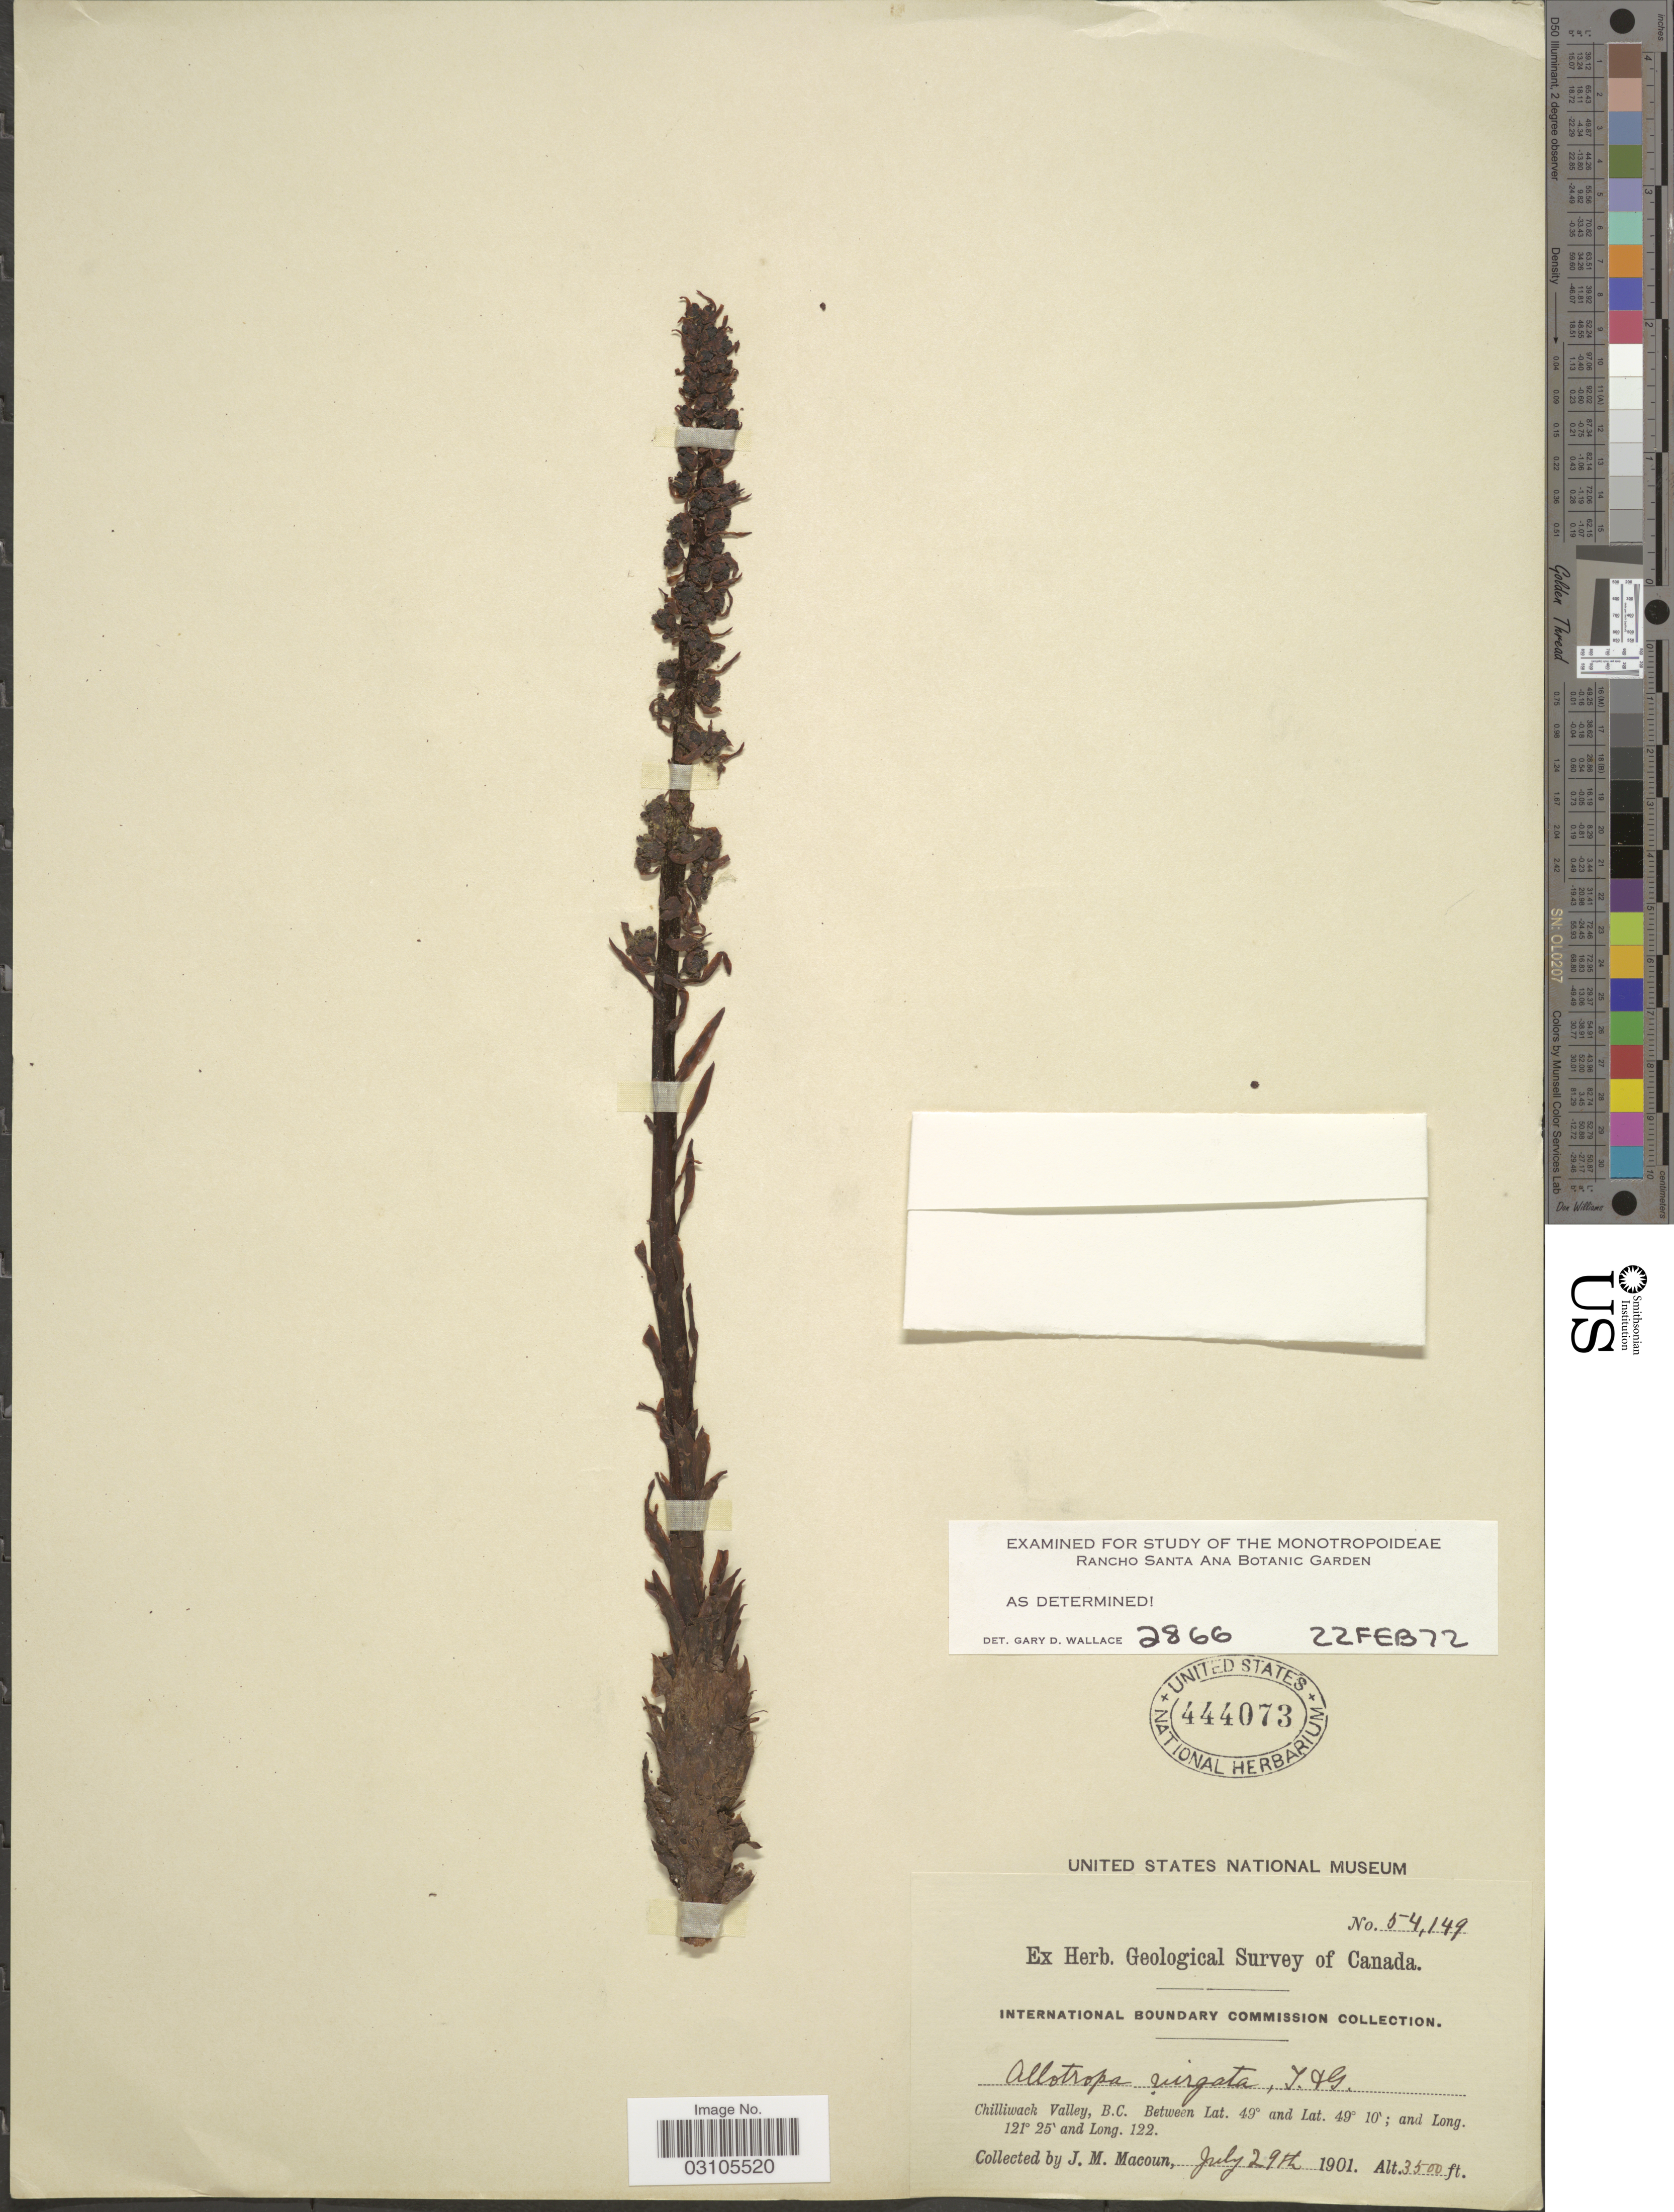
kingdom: Plantae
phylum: Tracheophyta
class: Magnoliopsida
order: Ericales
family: Ericaceae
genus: Allotropa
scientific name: Allotropa virgata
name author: Torr. & A. Gray ex A. Gray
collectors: J. M. Macoun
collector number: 54149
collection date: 1901-07-29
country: Canada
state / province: British Columbia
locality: Chilliwack Valley.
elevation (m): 1067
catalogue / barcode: US 444073